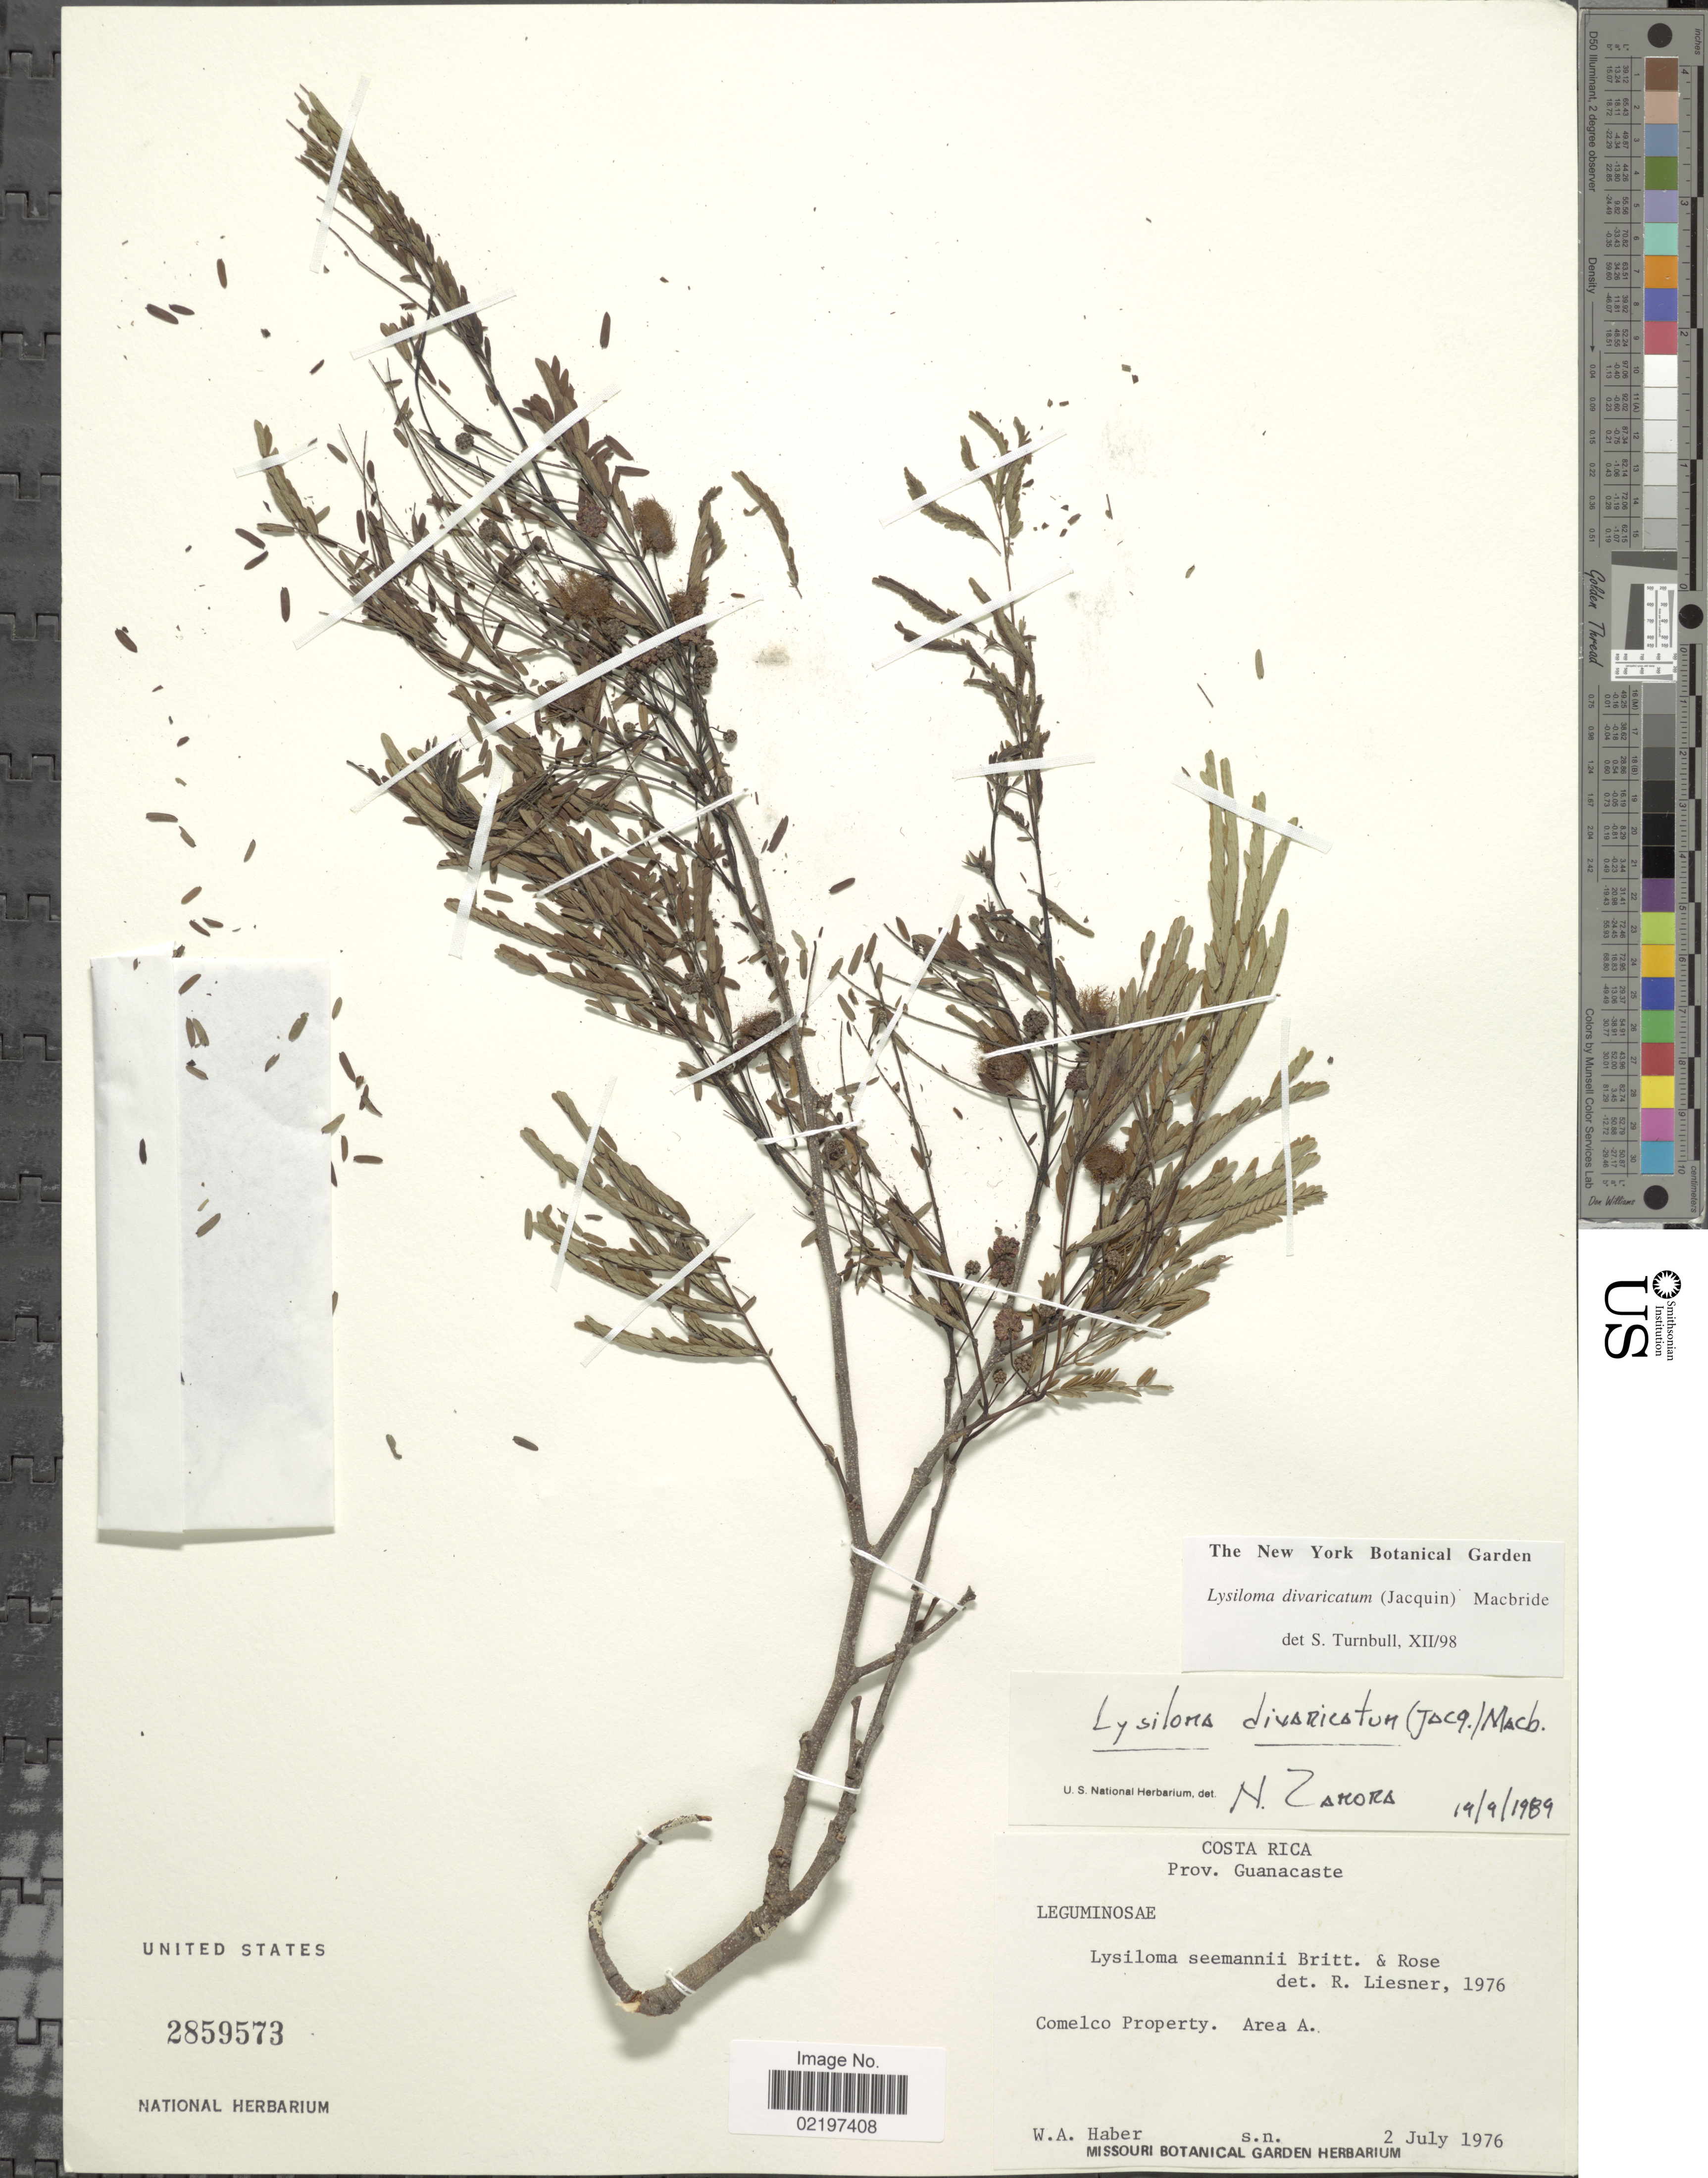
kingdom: Plantae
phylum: Tracheophyta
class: Magnoliopsida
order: Fabales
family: Fabaceae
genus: Lysiloma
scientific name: Lysiloma divaricatum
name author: (Jacq.) J.F. Macbr.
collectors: W. A. Haber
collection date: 1976-07-02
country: Costa Rica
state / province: Guanacaste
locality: Comelco Property, area A.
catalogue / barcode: US 2859573